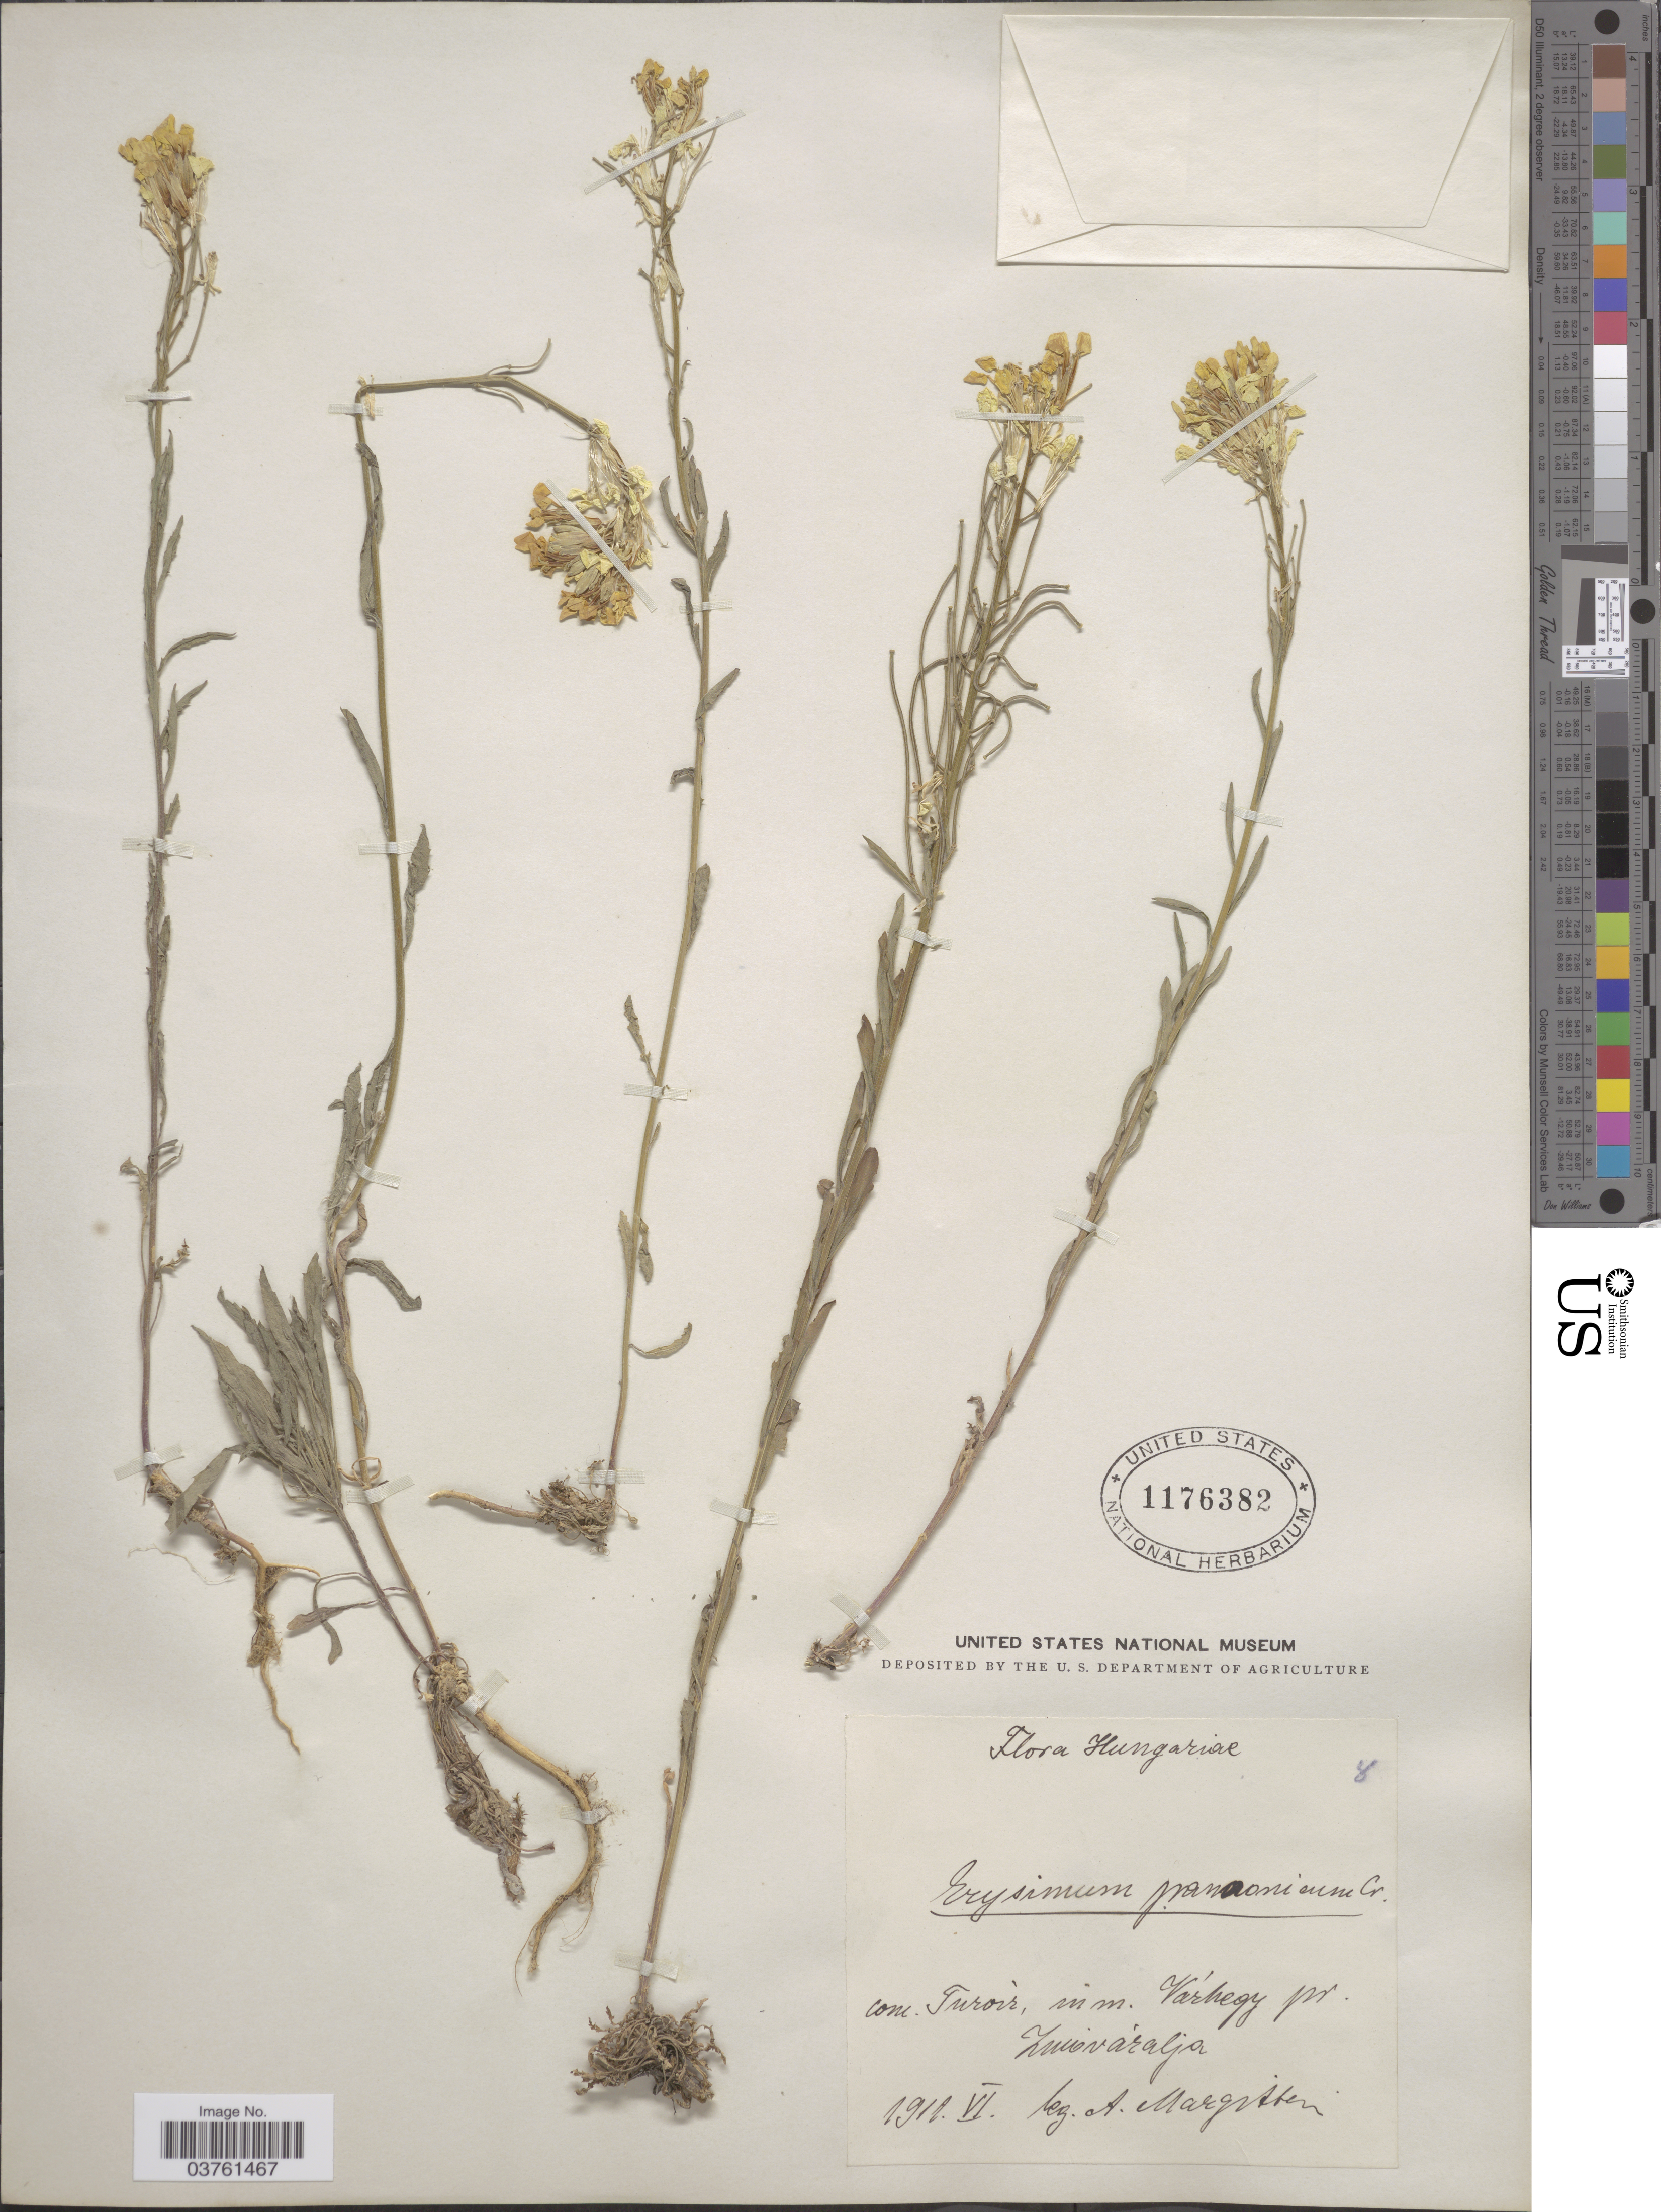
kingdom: Plantae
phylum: Tracheophyta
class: Magnoliopsida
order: Brassicales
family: Brassicaceae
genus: Erysimum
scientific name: Erysimum pannonicum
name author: Crantz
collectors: A. Margittai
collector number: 8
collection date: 1918-06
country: Hungary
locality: Com. Turoir, in m. Varhegy pr. Zuivaralja [interpreted].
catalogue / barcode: US 1176382